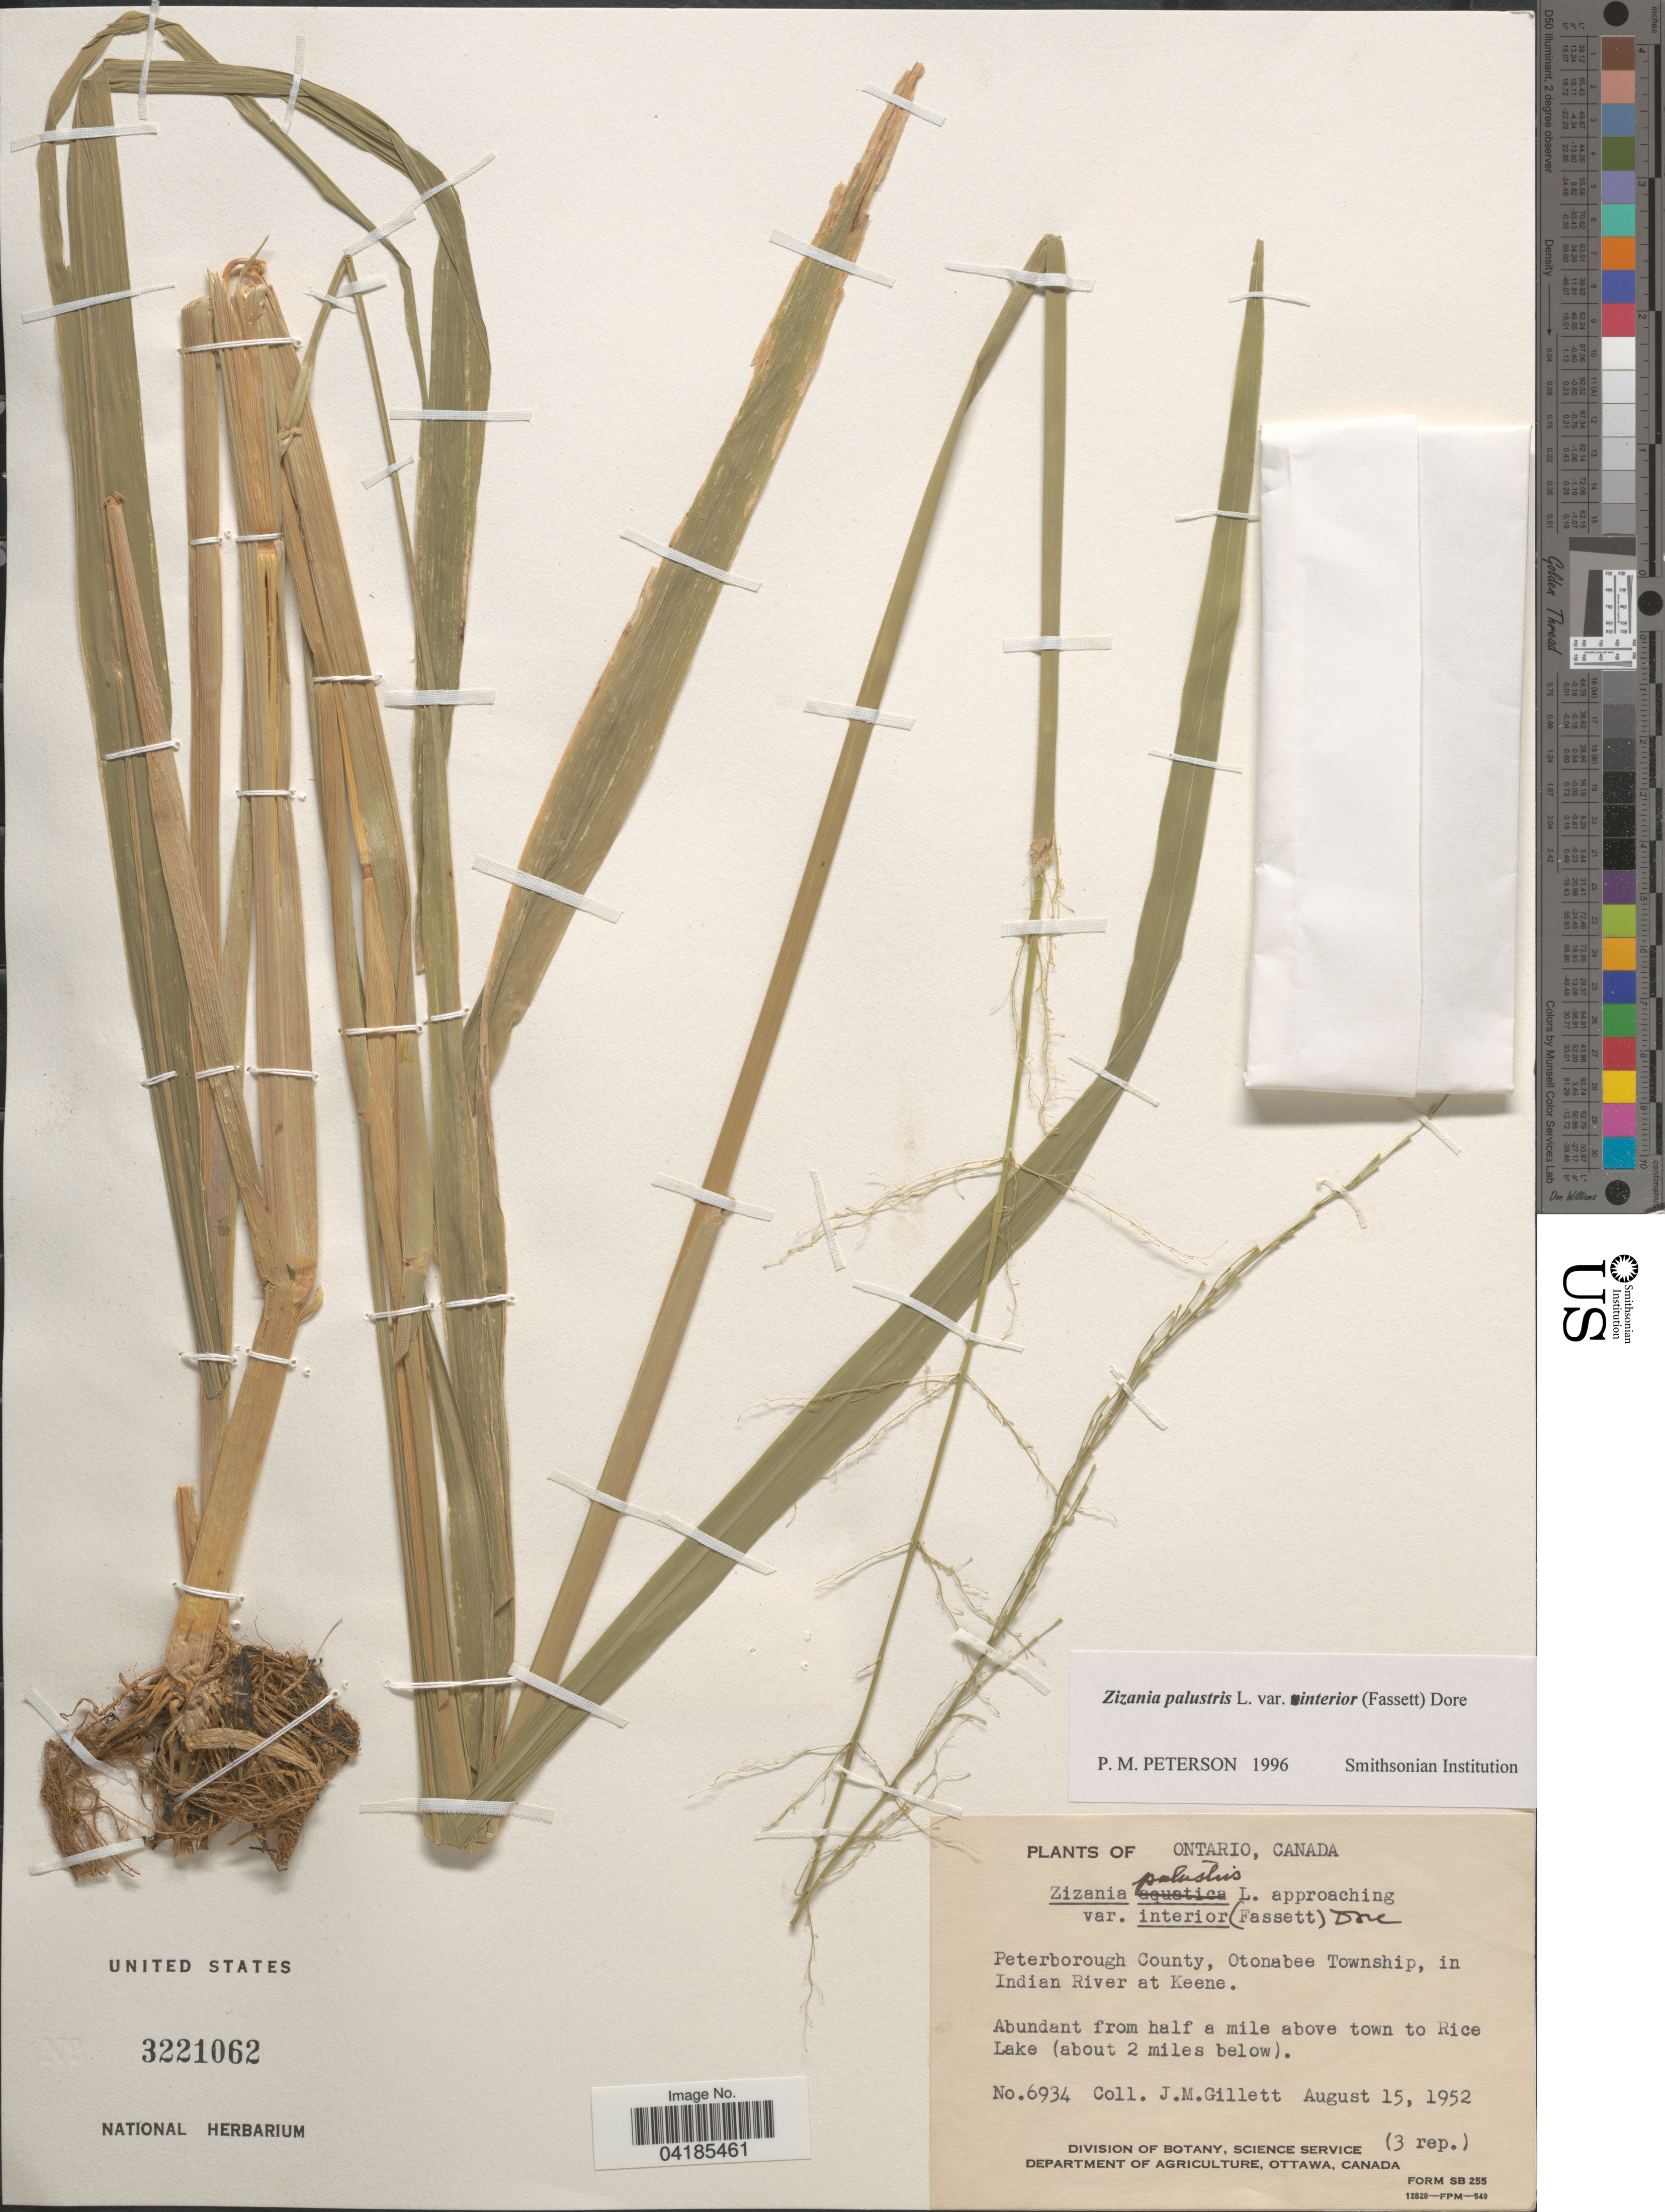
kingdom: Plantae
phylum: Tracheophyta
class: Liliopsida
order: Poales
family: Poaceae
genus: Zizania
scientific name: Zizania palustris var. interior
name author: L.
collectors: J. M. Gillett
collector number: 6934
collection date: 1952-08-15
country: Canada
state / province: Ontario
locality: Peterborough County, Otonabee Township, in Indian River at Keene. Abundant from half a mile above town to Rice Lake (about 2 miles below).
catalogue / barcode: US 3221062